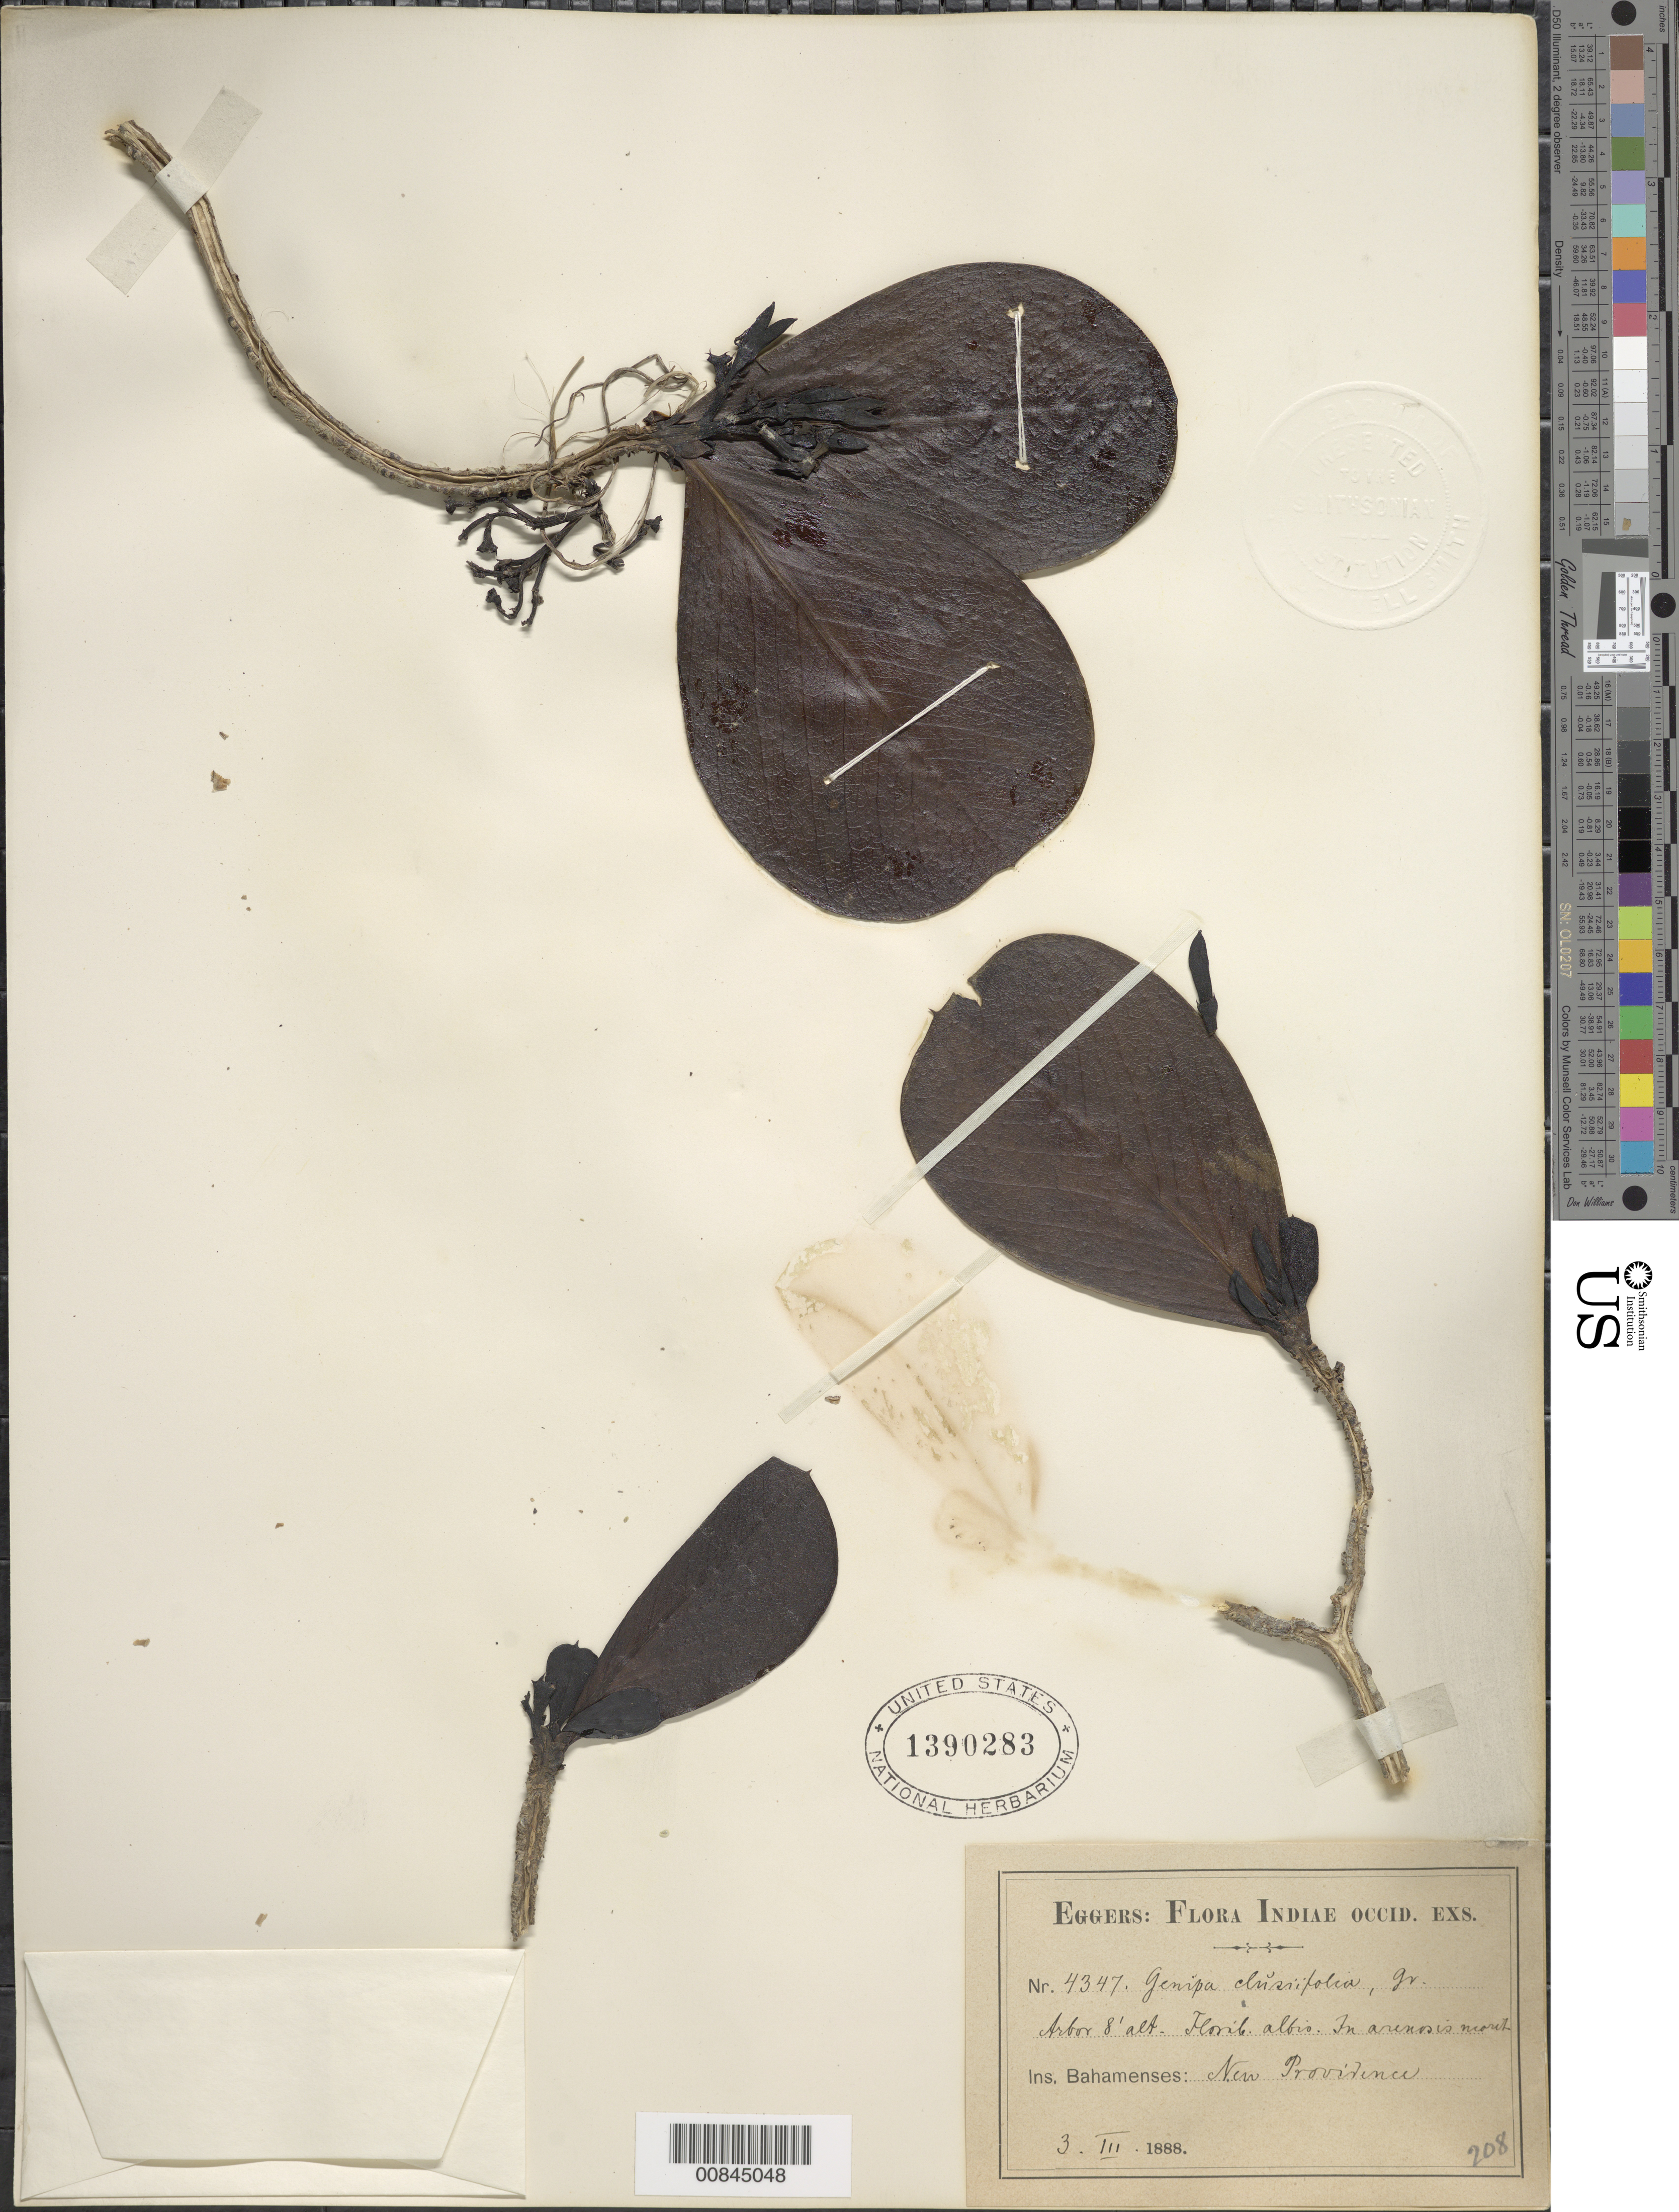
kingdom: Plantae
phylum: Tracheophyta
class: Magnoliopsida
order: Gentianales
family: Rubiaceae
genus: Casasia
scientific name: Casasia clusiifolia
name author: (Jacq.) Urb.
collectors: H. F. A. von Eggers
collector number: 4347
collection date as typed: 03 Mar 1888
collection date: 1888-03-03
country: Bahamas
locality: New Providence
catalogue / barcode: US 1390283